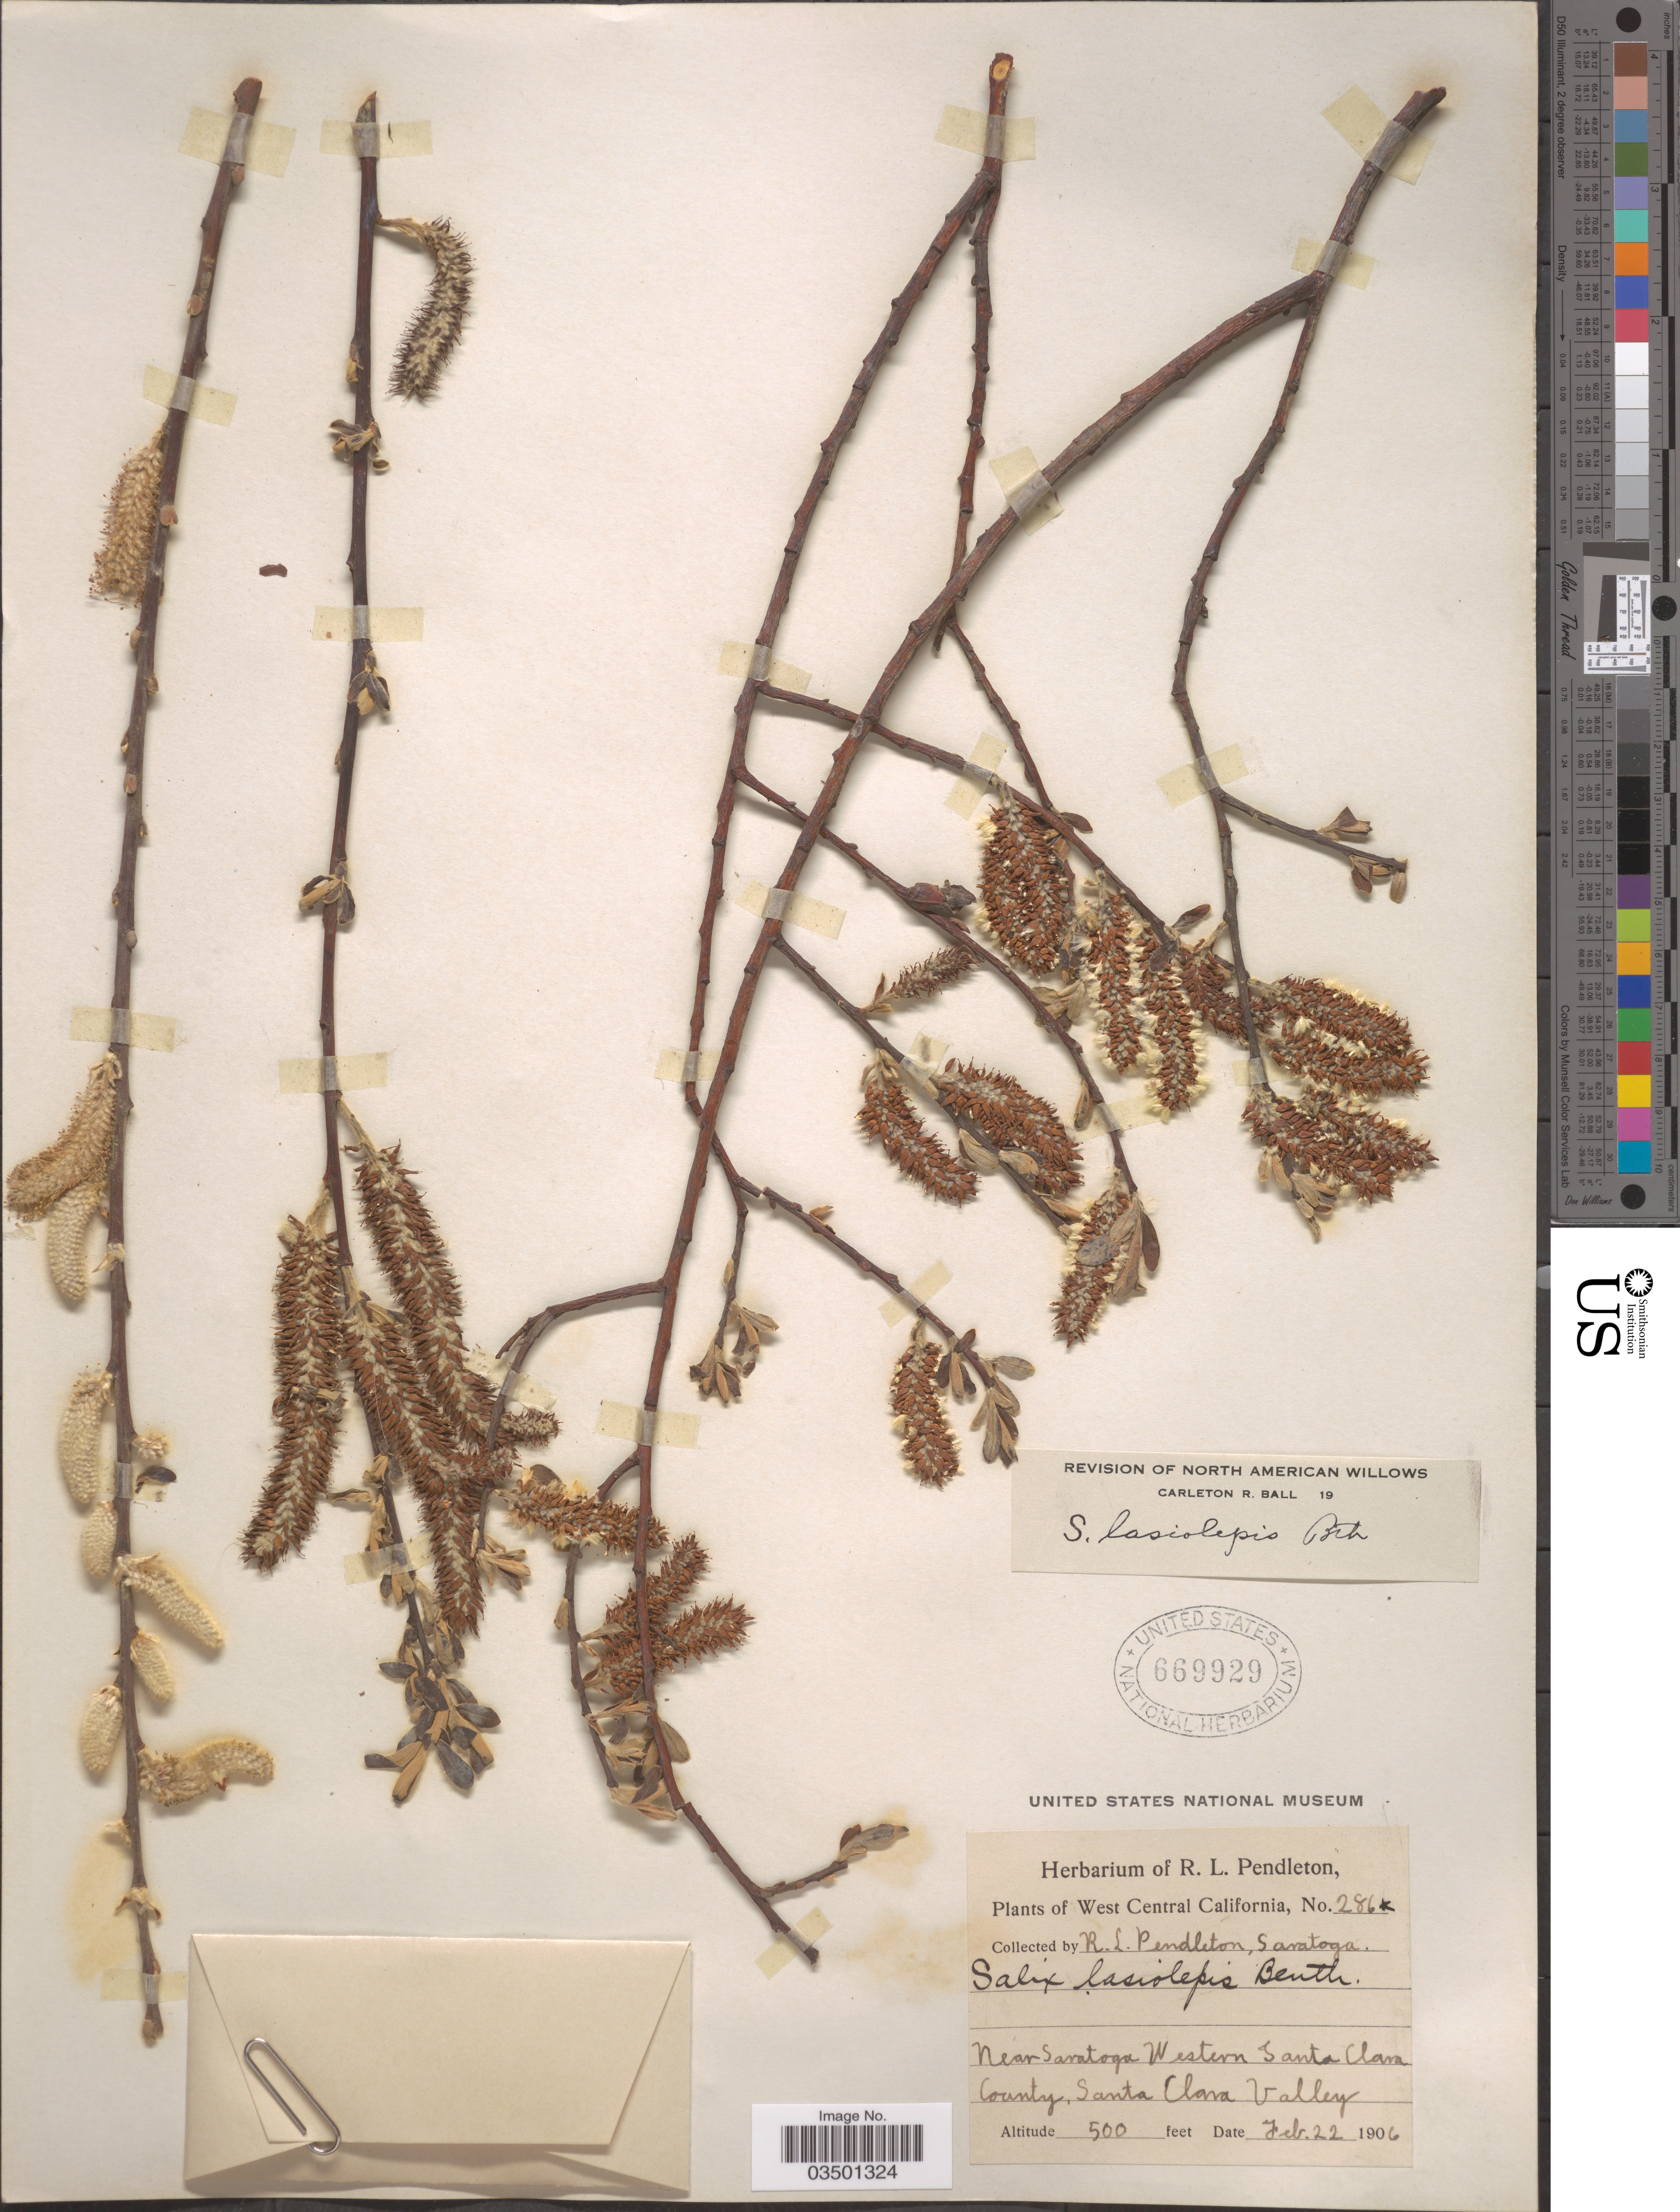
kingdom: Plantae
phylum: Tracheophyta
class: Magnoliopsida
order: Malpighiales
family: Salicaceae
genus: Salix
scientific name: Salix lasiolepis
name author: Benth.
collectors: R. Pendleton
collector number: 286K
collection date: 1906-02-22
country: United States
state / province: California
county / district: Santa Clara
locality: West Central California. Saratoga. Near Saratoga Western Santa Clara County, Santa Clara Valley.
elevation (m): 152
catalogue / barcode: US 669929